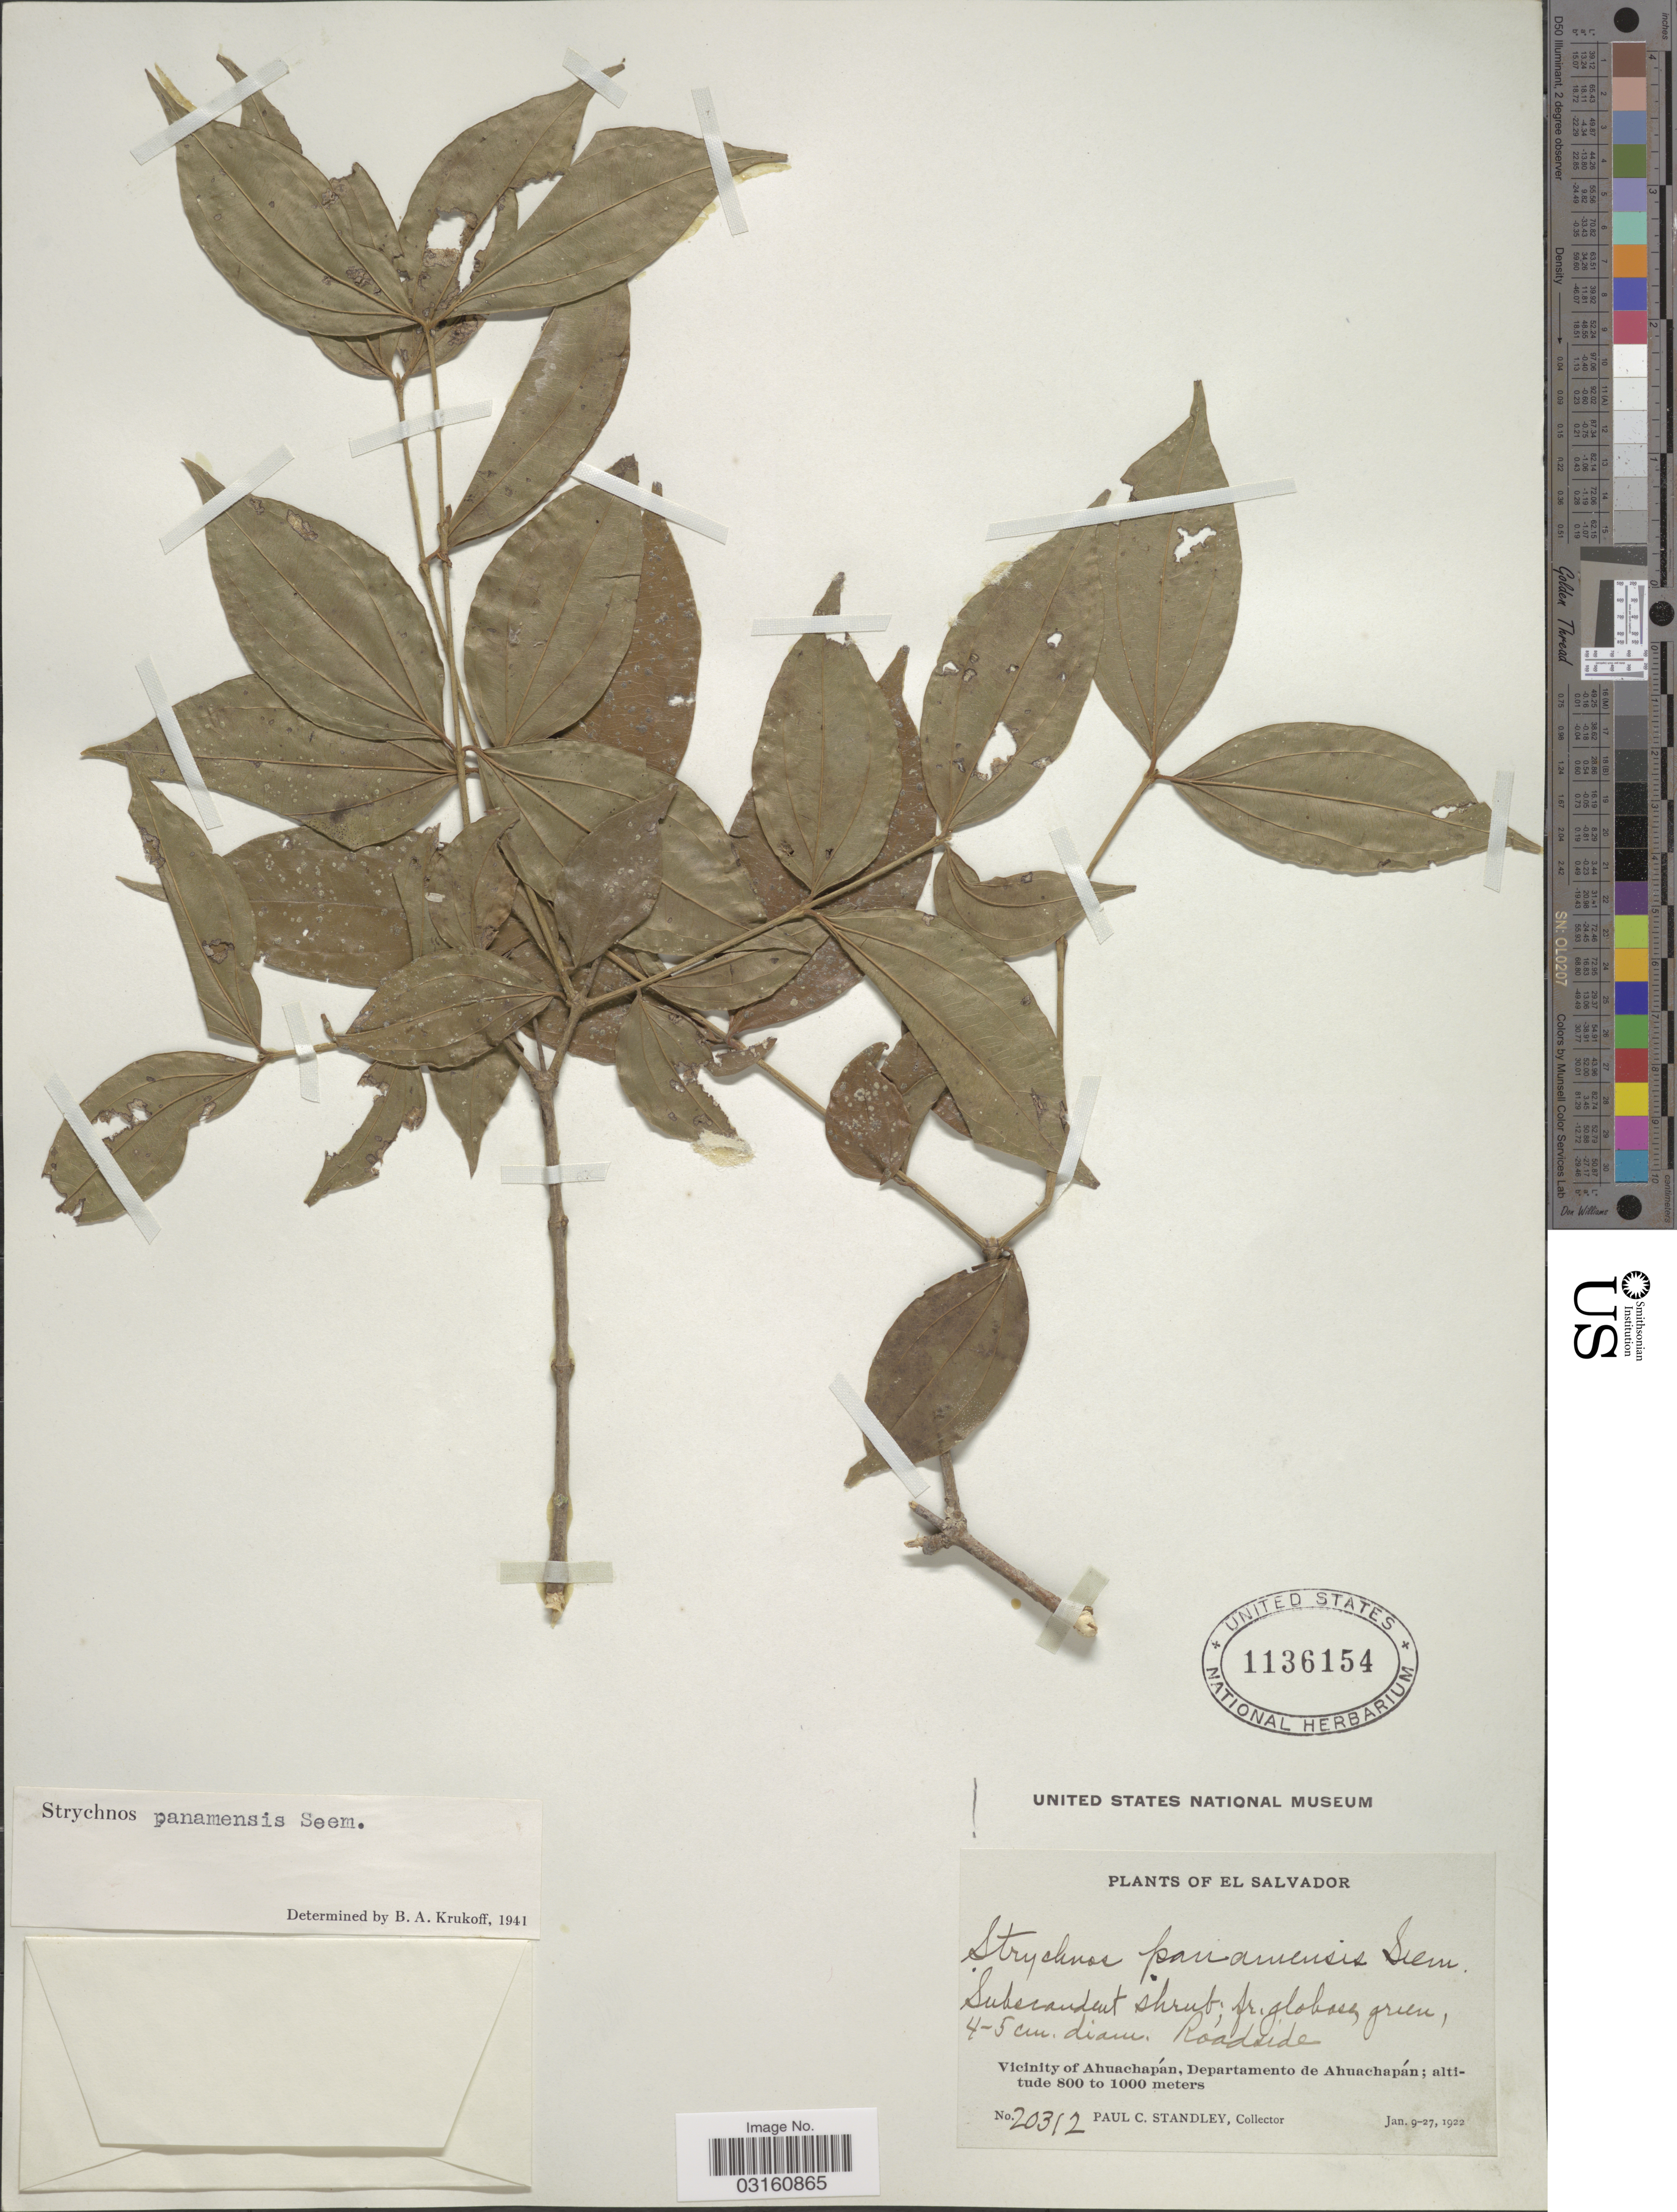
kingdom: Plantae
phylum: Tracheophyta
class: Magnoliopsida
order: Gentianales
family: Loganiaceae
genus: Strychnos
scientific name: Strychnos panamensis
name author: Seem.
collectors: P. C. Standley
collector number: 20312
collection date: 1922-01-09/1922-01-27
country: El Salvador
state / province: Ahuachapan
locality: Vicinity of Ahuachapán, Departamento de Ahuachapán.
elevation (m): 800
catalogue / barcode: US 1136154